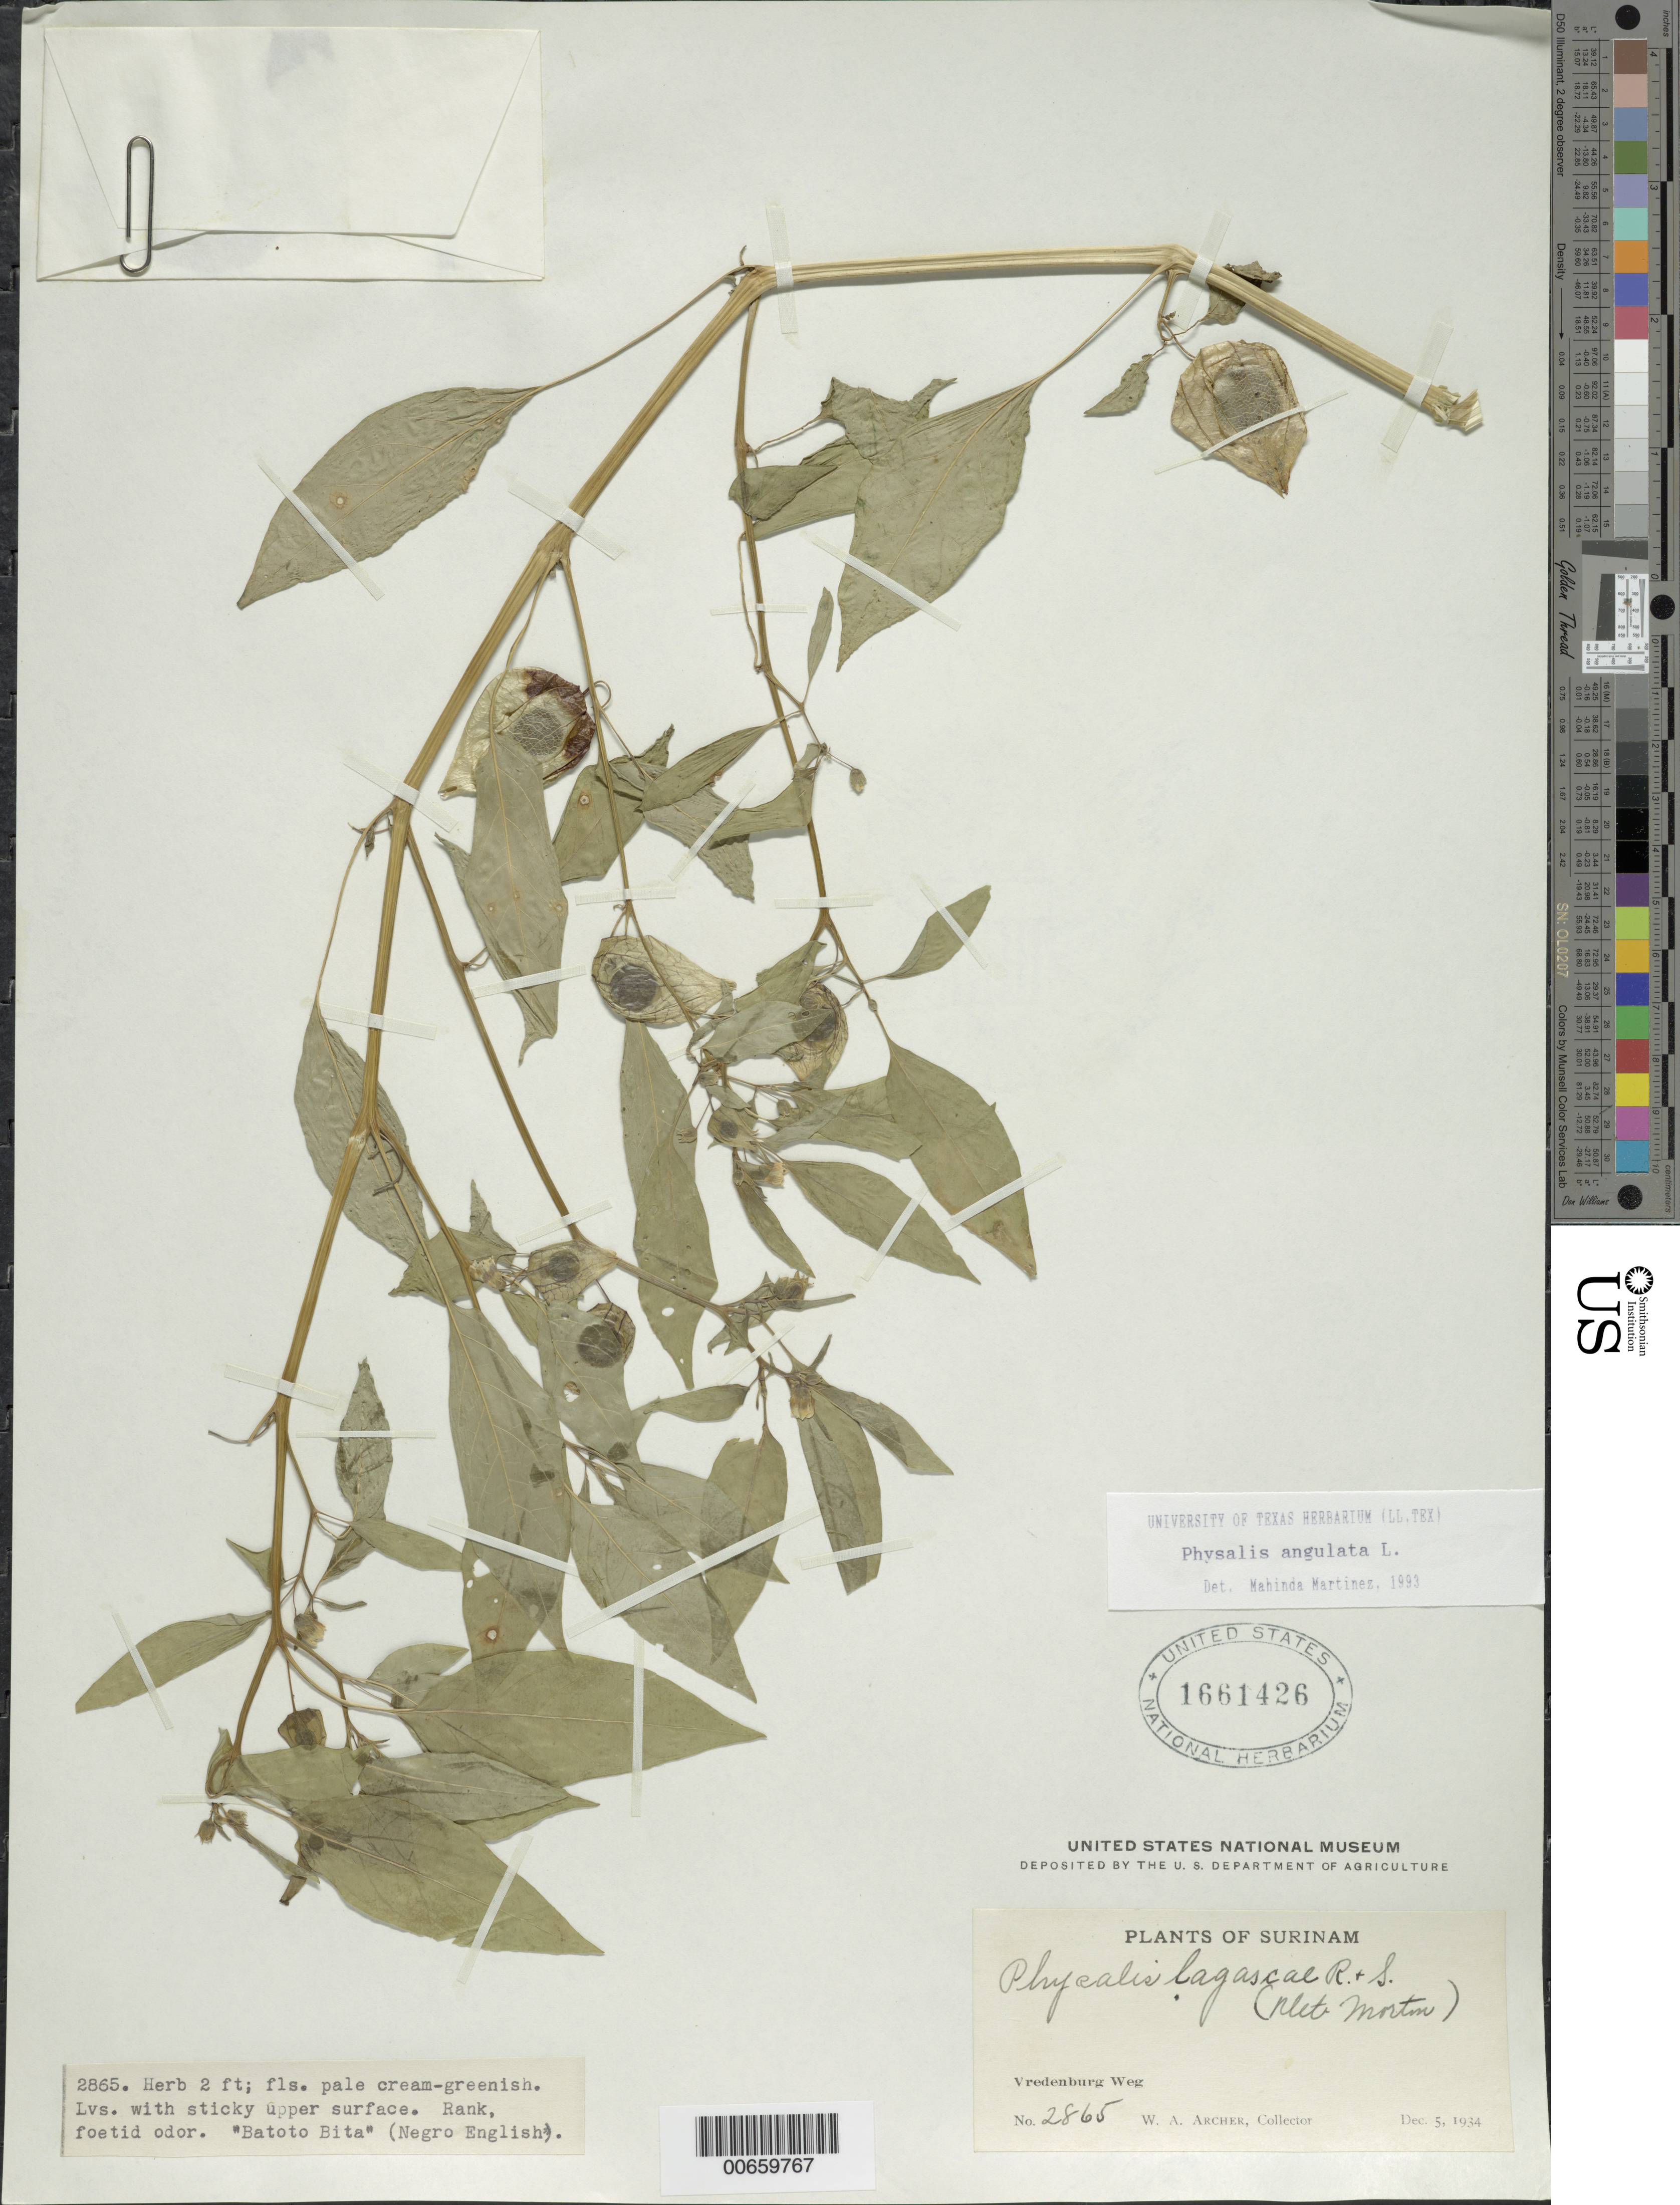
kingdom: Plantae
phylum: Tracheophyta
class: Magnoliopsida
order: Solanales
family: Solanaceae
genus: Physalis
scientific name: Physalis angulata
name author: L.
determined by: Martinez, M.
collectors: W. A. Archer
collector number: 2865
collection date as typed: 5-Dec-34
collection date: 1934-12-05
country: Suriname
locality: Vredenburg Weg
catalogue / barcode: US 1661426